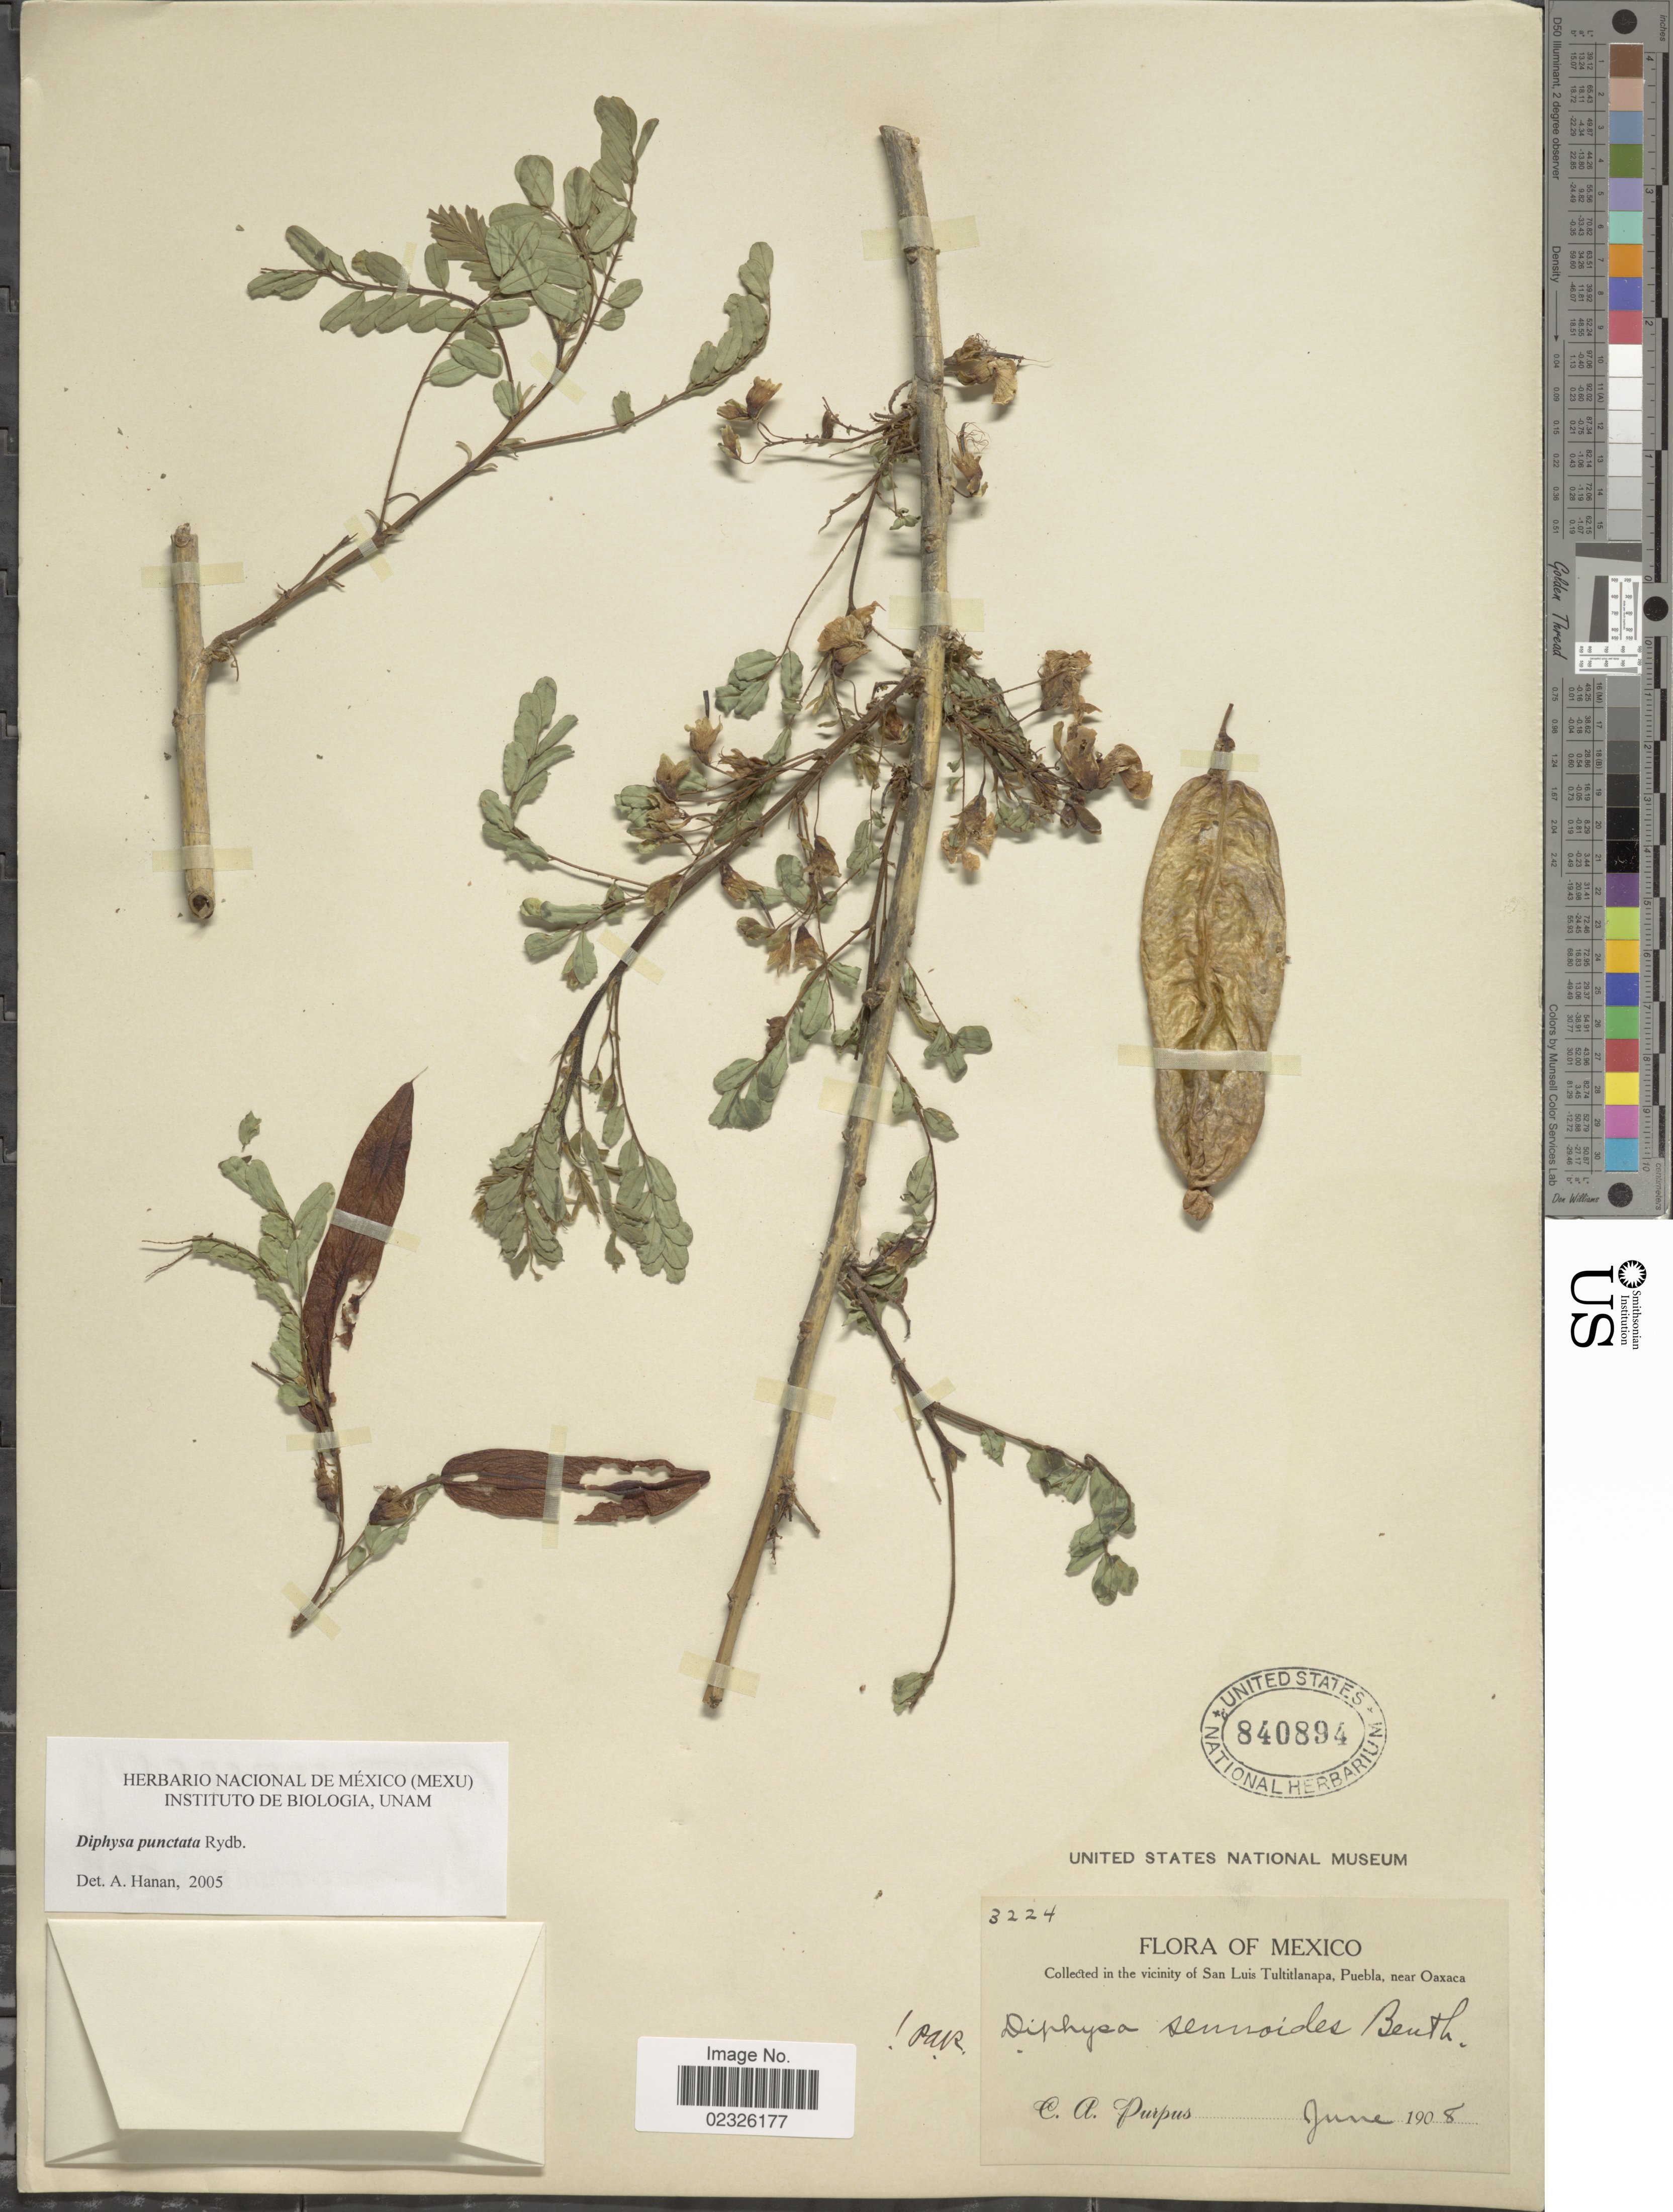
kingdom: Plantae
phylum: Tracheophyta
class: Magnoliopsida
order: Fabales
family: Fabaceae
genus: Diphysa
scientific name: Diphysa punctata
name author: Rydb.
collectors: C. A. Purpus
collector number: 3224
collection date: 1908-06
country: Mexico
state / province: Puebla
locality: In the Vicinity of San Luis Tultitlanapa, Puebla, near Oaxaca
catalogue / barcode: US 840894